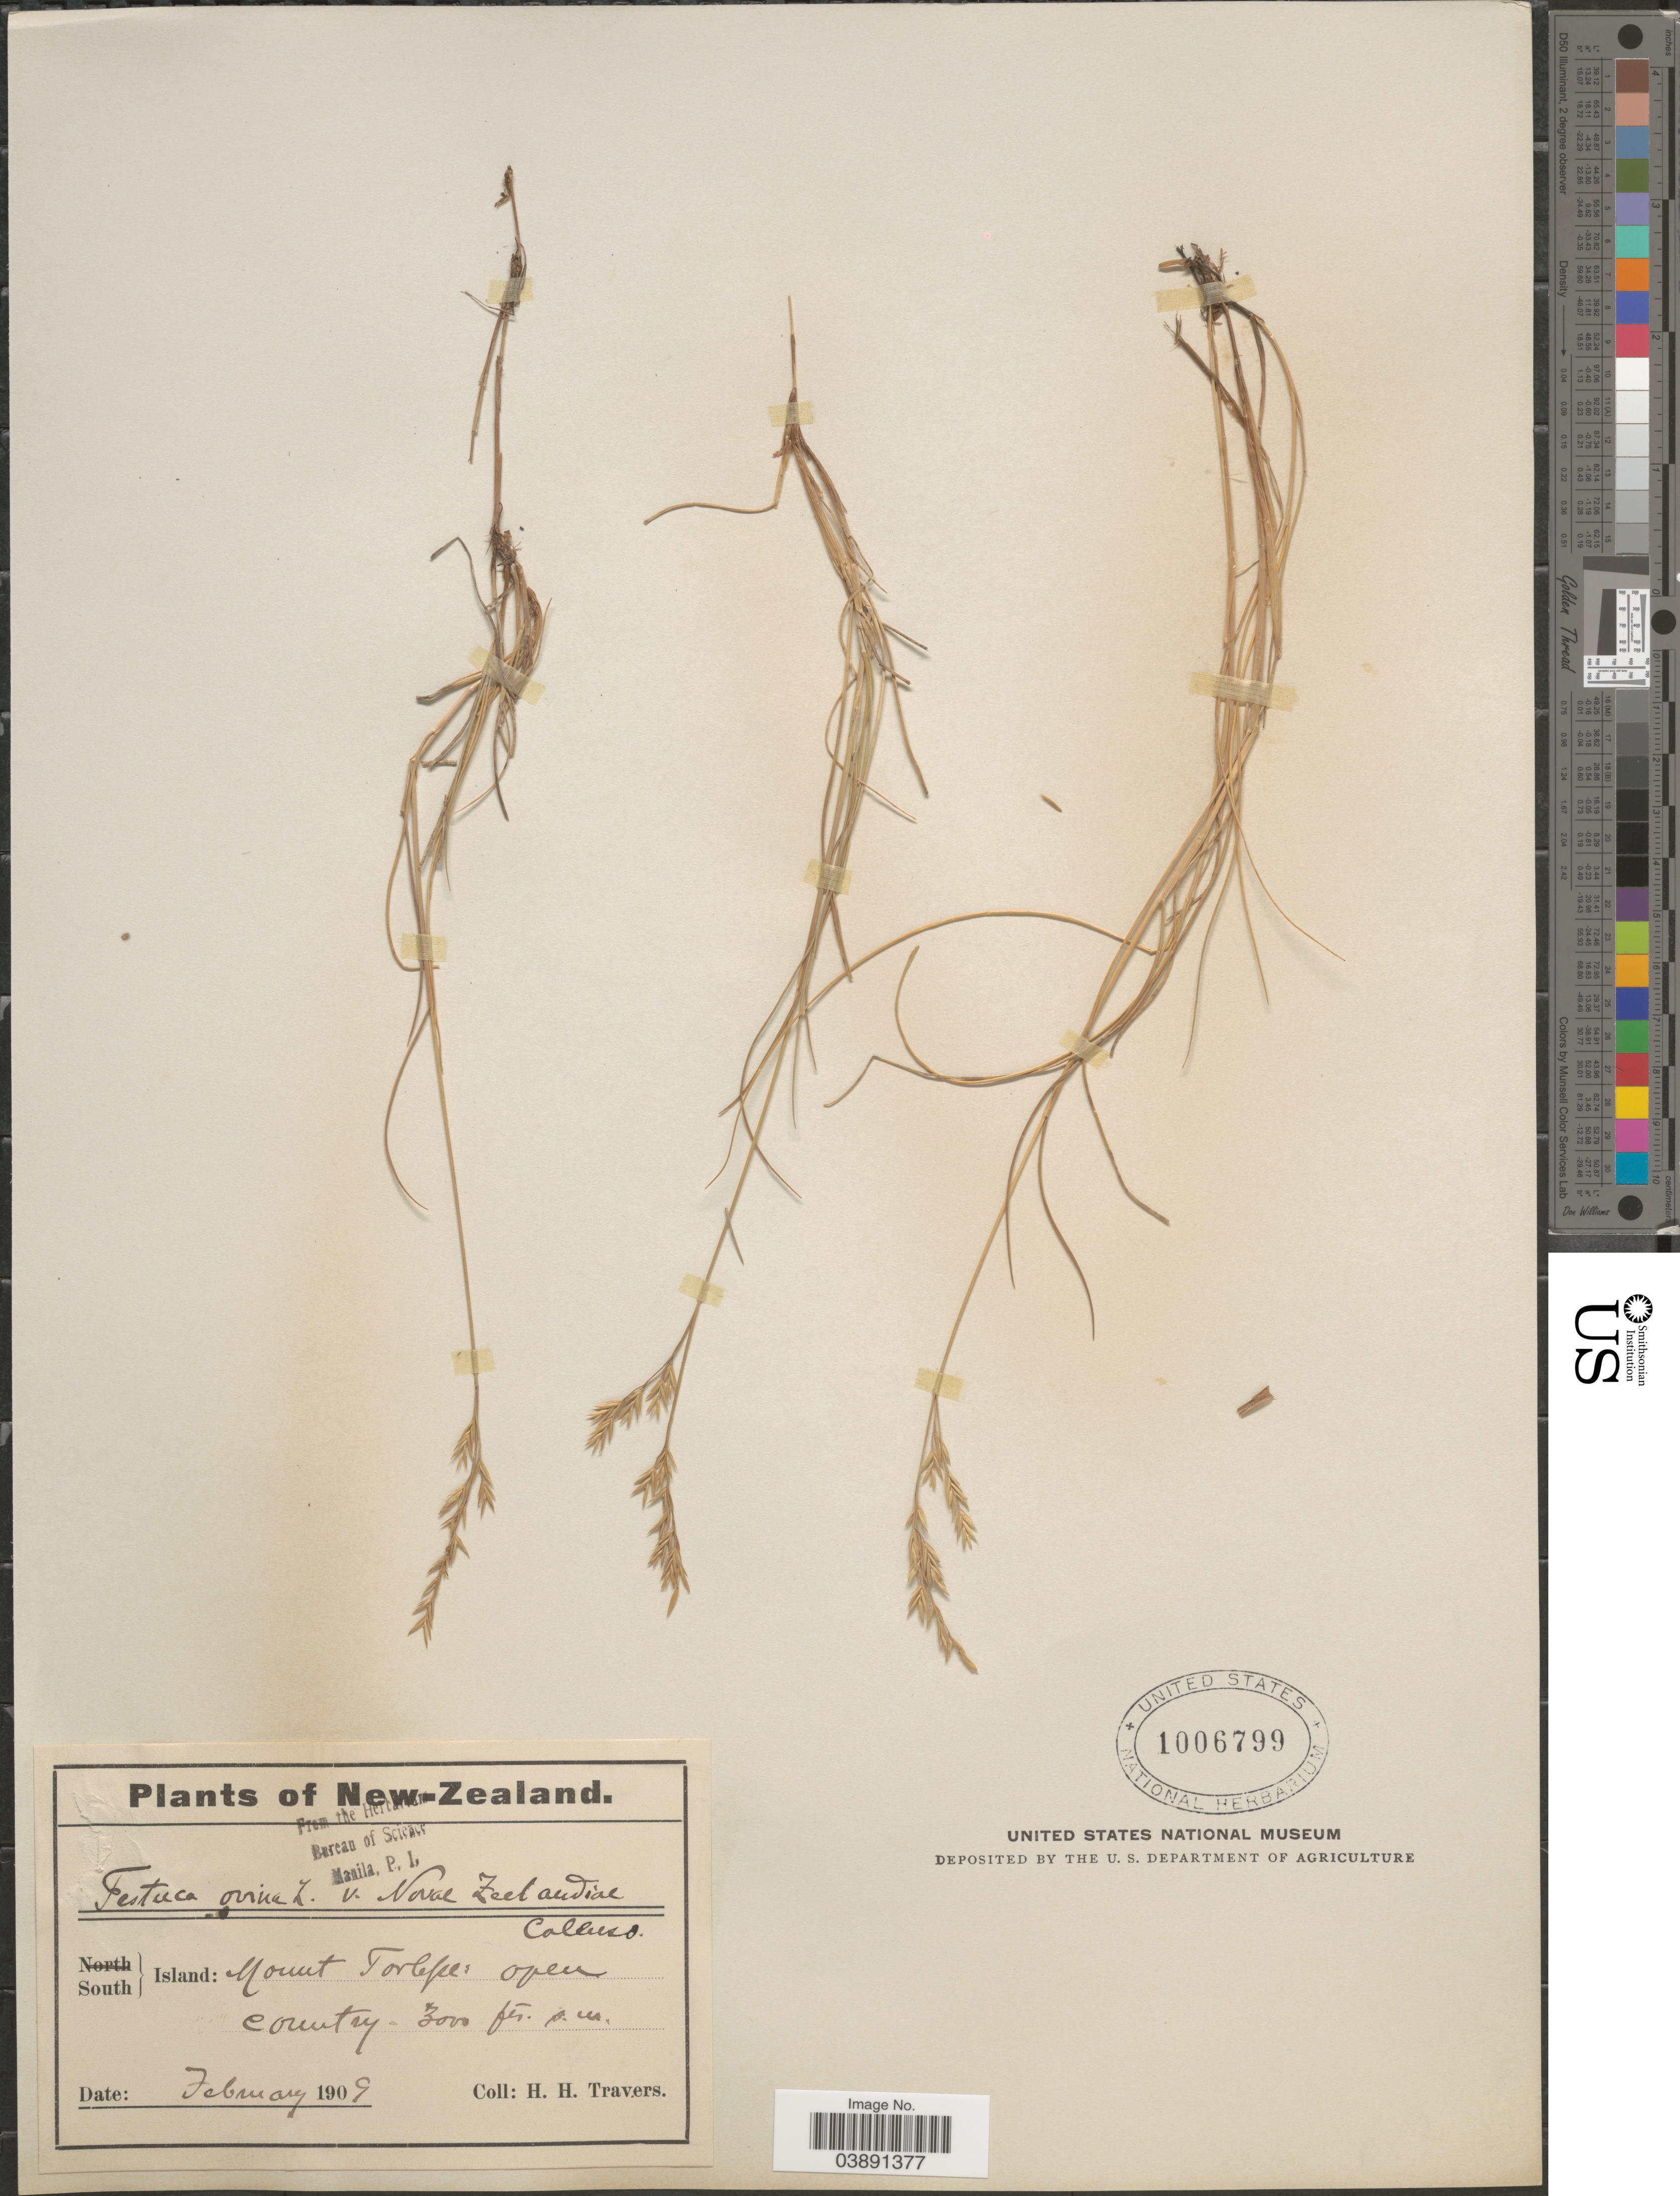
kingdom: Plantae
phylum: Tracheophyta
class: Liliopsida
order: Poales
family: Poaceae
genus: Festuca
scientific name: Festuca novae-zelandiae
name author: (Hack.) Cockayne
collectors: H. Travers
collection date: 1909-02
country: New Zealand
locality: South Island: Mount Torlesse.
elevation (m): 914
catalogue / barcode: US 1006799